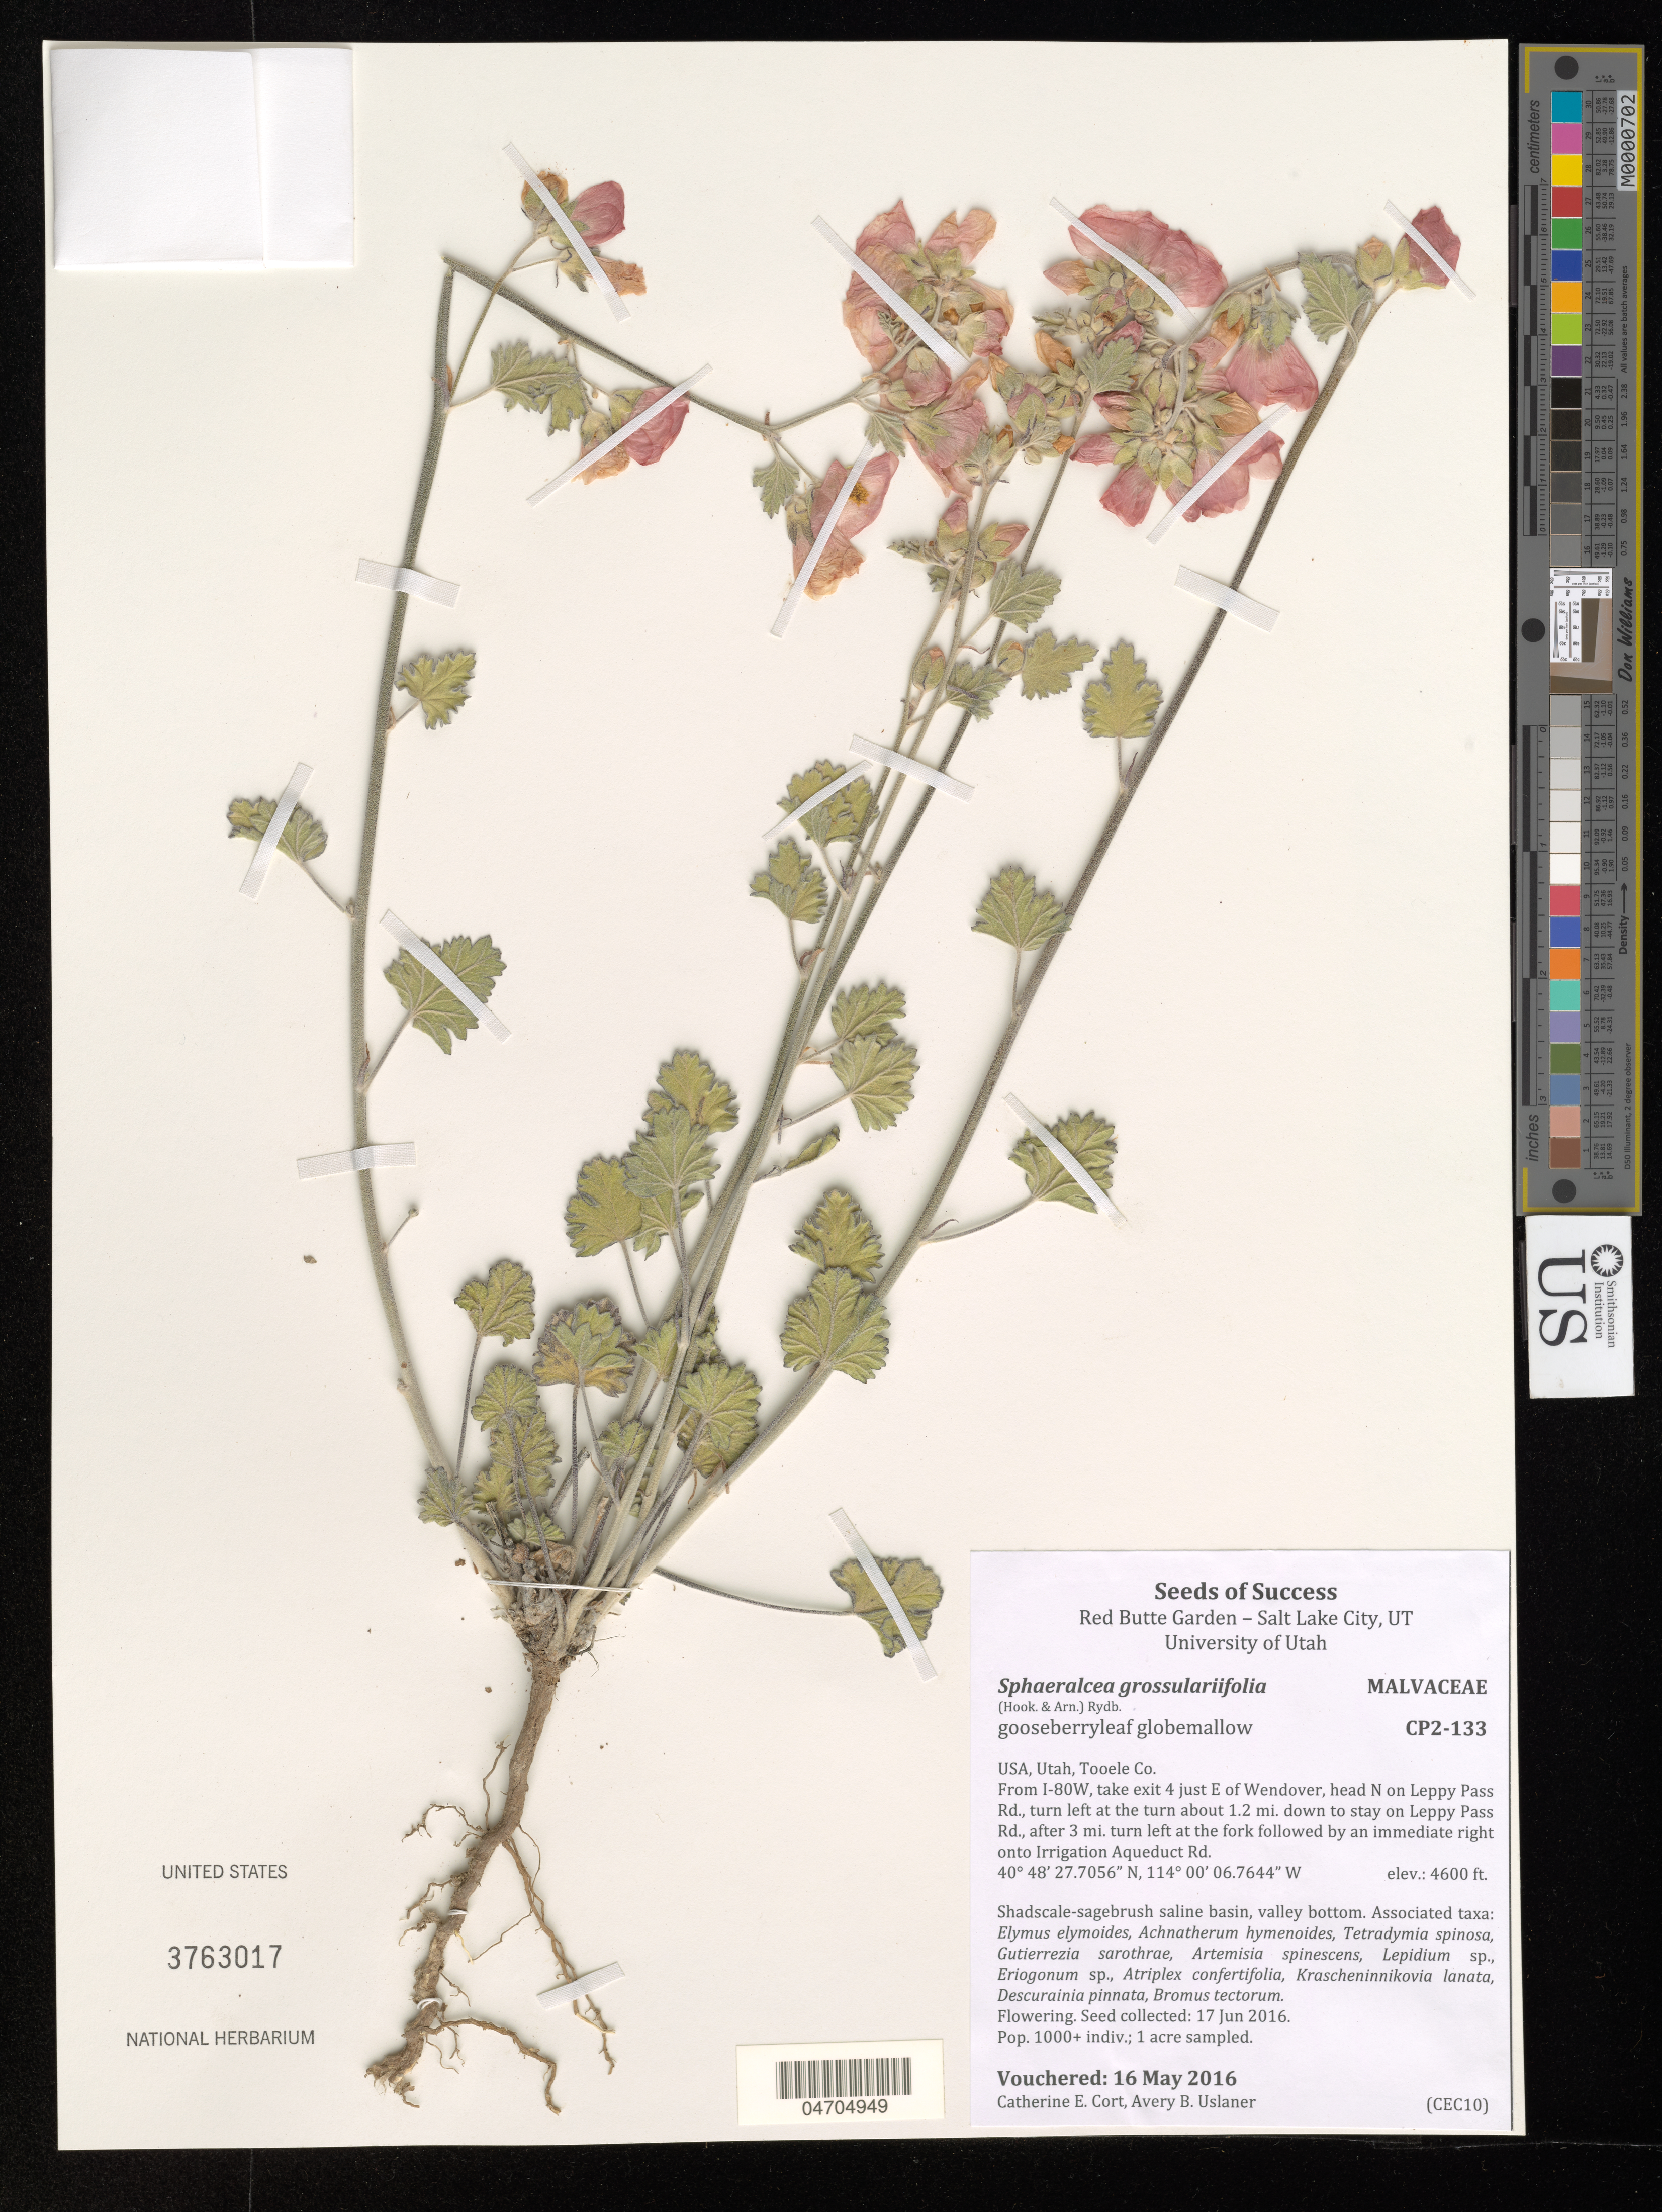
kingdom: Plantae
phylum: Tracheophyta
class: Magnoliopsida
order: Malvales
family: Malvaceae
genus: Sphaeralcea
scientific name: Sphaeralcea grossulariifolia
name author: (Hook. & Arn.) Rydb.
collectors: C. Cort & A. Uslaner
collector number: CP2-133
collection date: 2016-05-16/2016-06-17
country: United States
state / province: Utah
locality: Tooele Co. From I-80W, take exit 4 just E of Wendover, head N on Leppy Pass Rd., turn left at the turn about 1.2 mi. down to stay on Leppy Pass Rd., after 3 mi. turn left at the fork followed by an immediate right onto Irrigation Aqueduct Rd.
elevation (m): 1402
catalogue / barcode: US 3763017